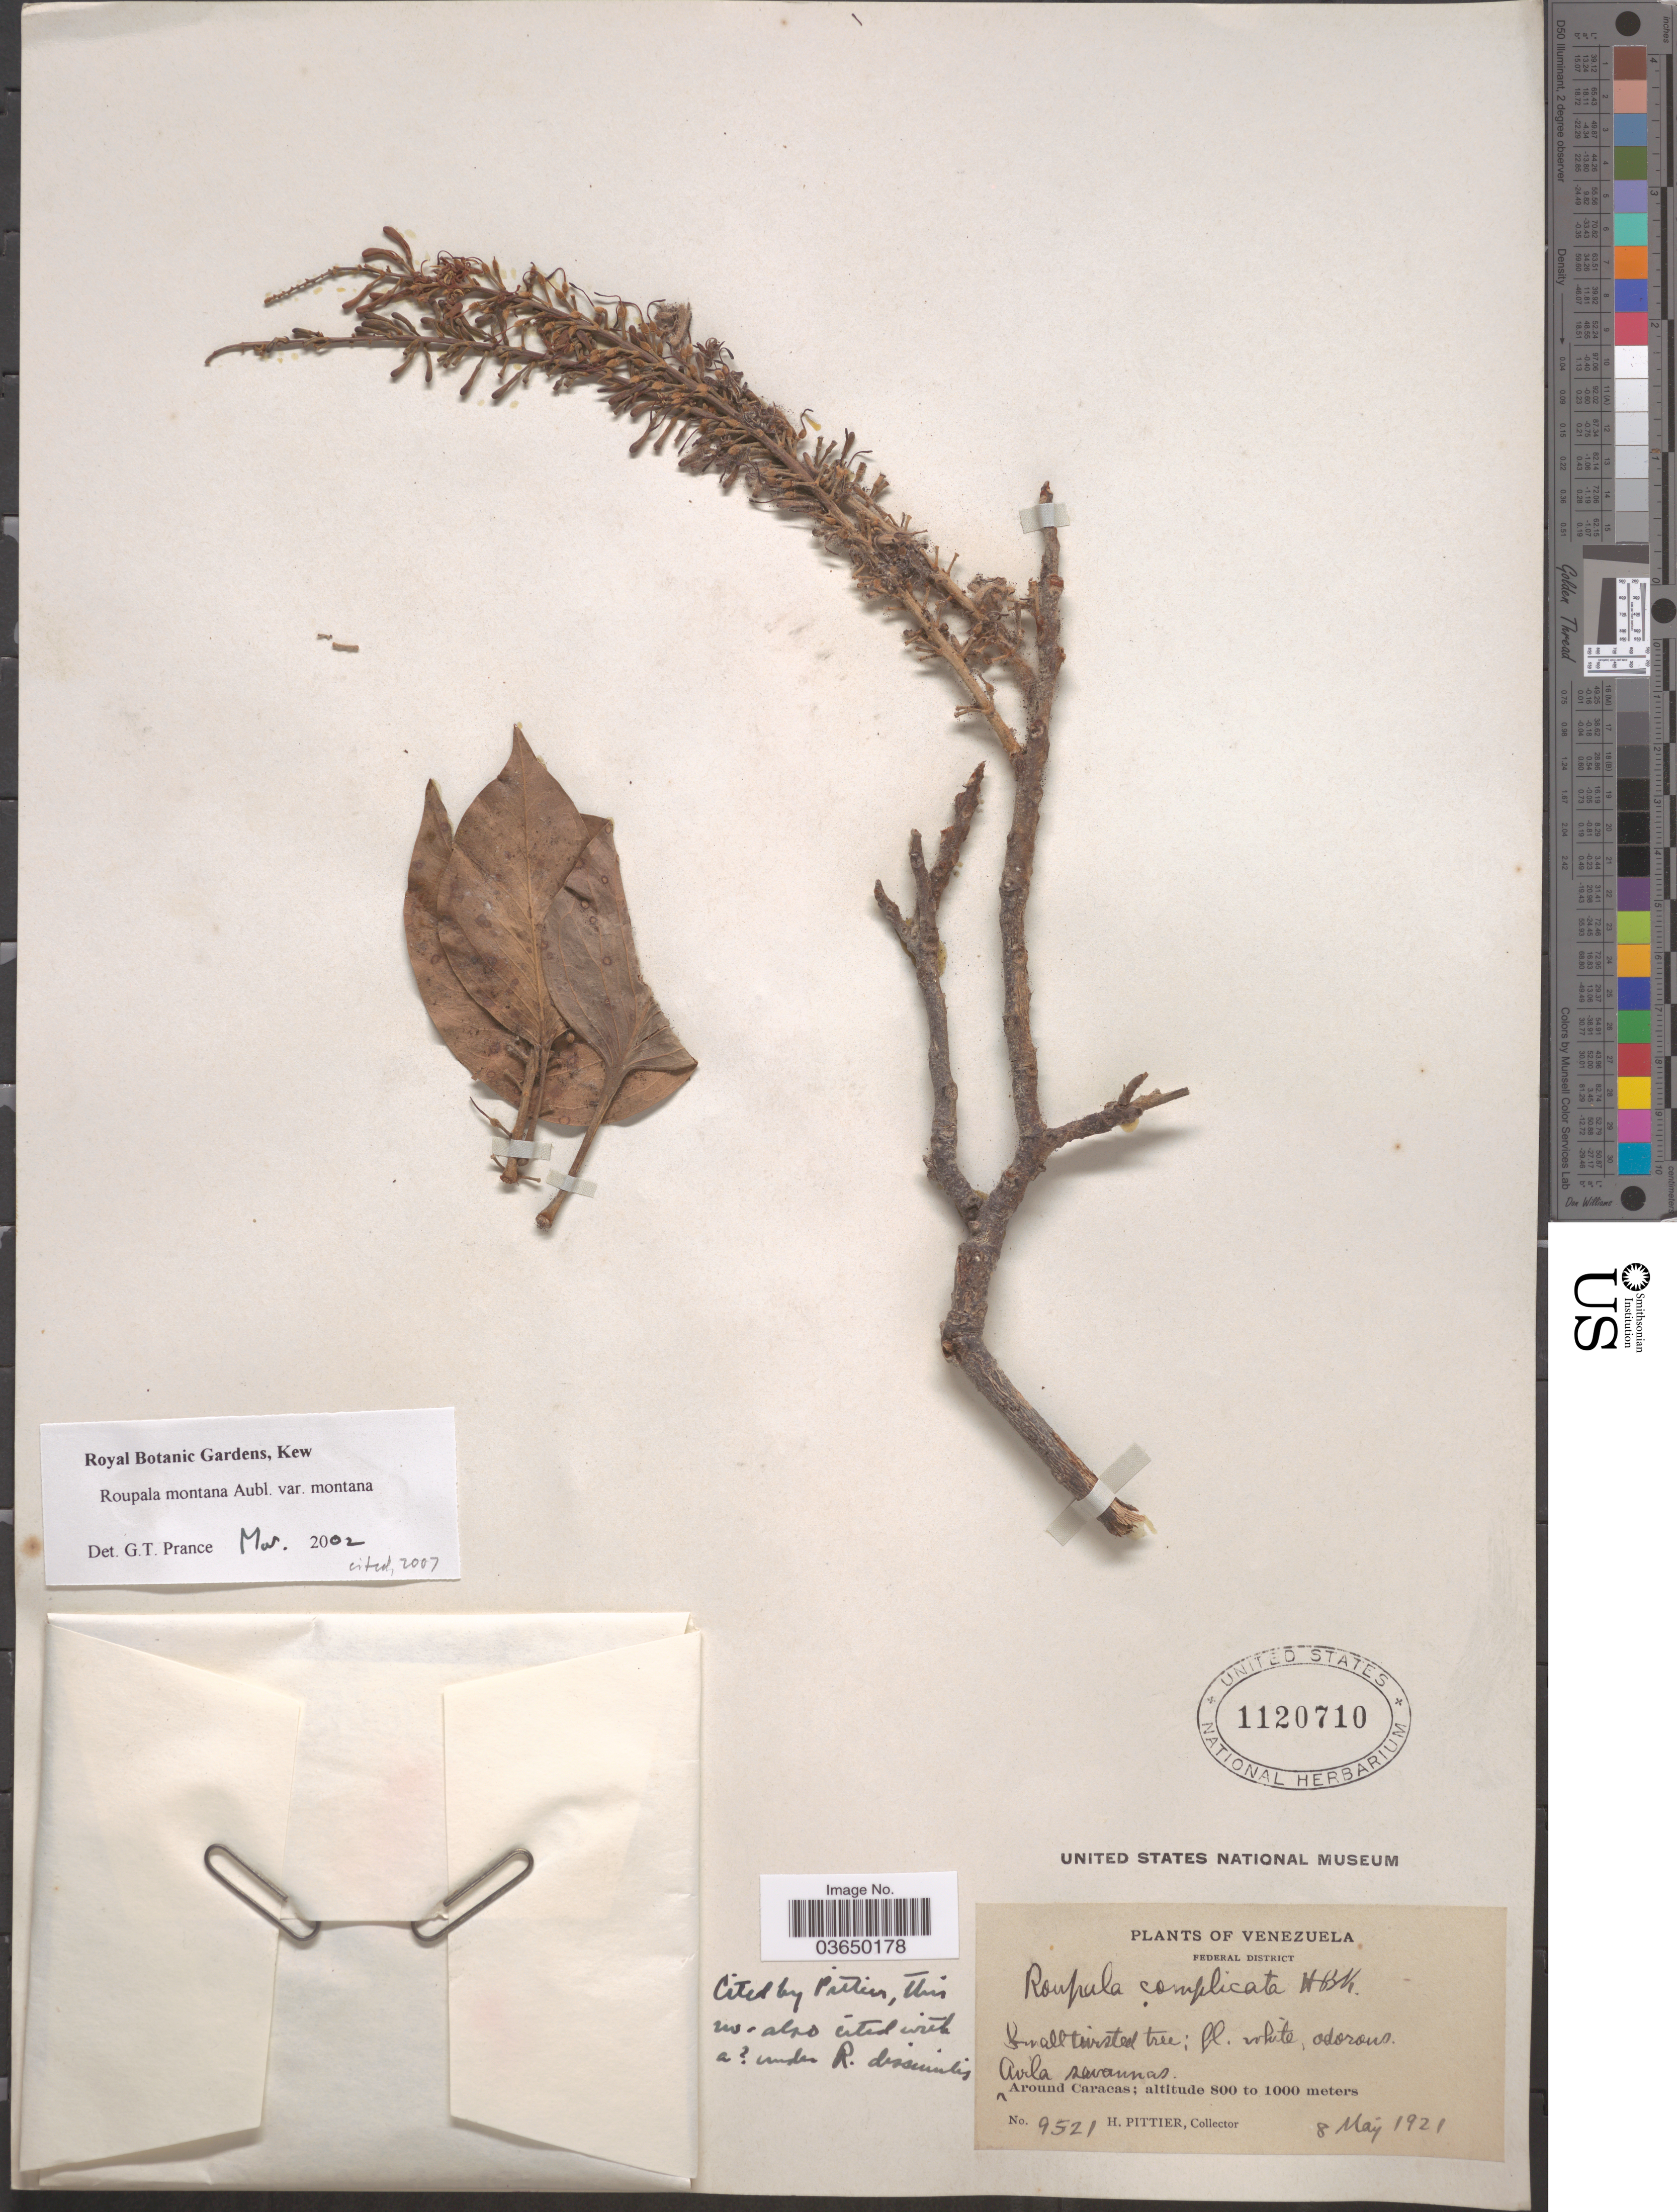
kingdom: Plantae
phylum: Tracheophyta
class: Magnoliopsida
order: Proteales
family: Proteaceae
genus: Roupala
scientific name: Roupala montana var. montana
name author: Aubl.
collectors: H. F. Pittier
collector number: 9521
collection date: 1921-05-08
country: Venezuela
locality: Federal District. Around Caracas.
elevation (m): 800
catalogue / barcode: US 1120710